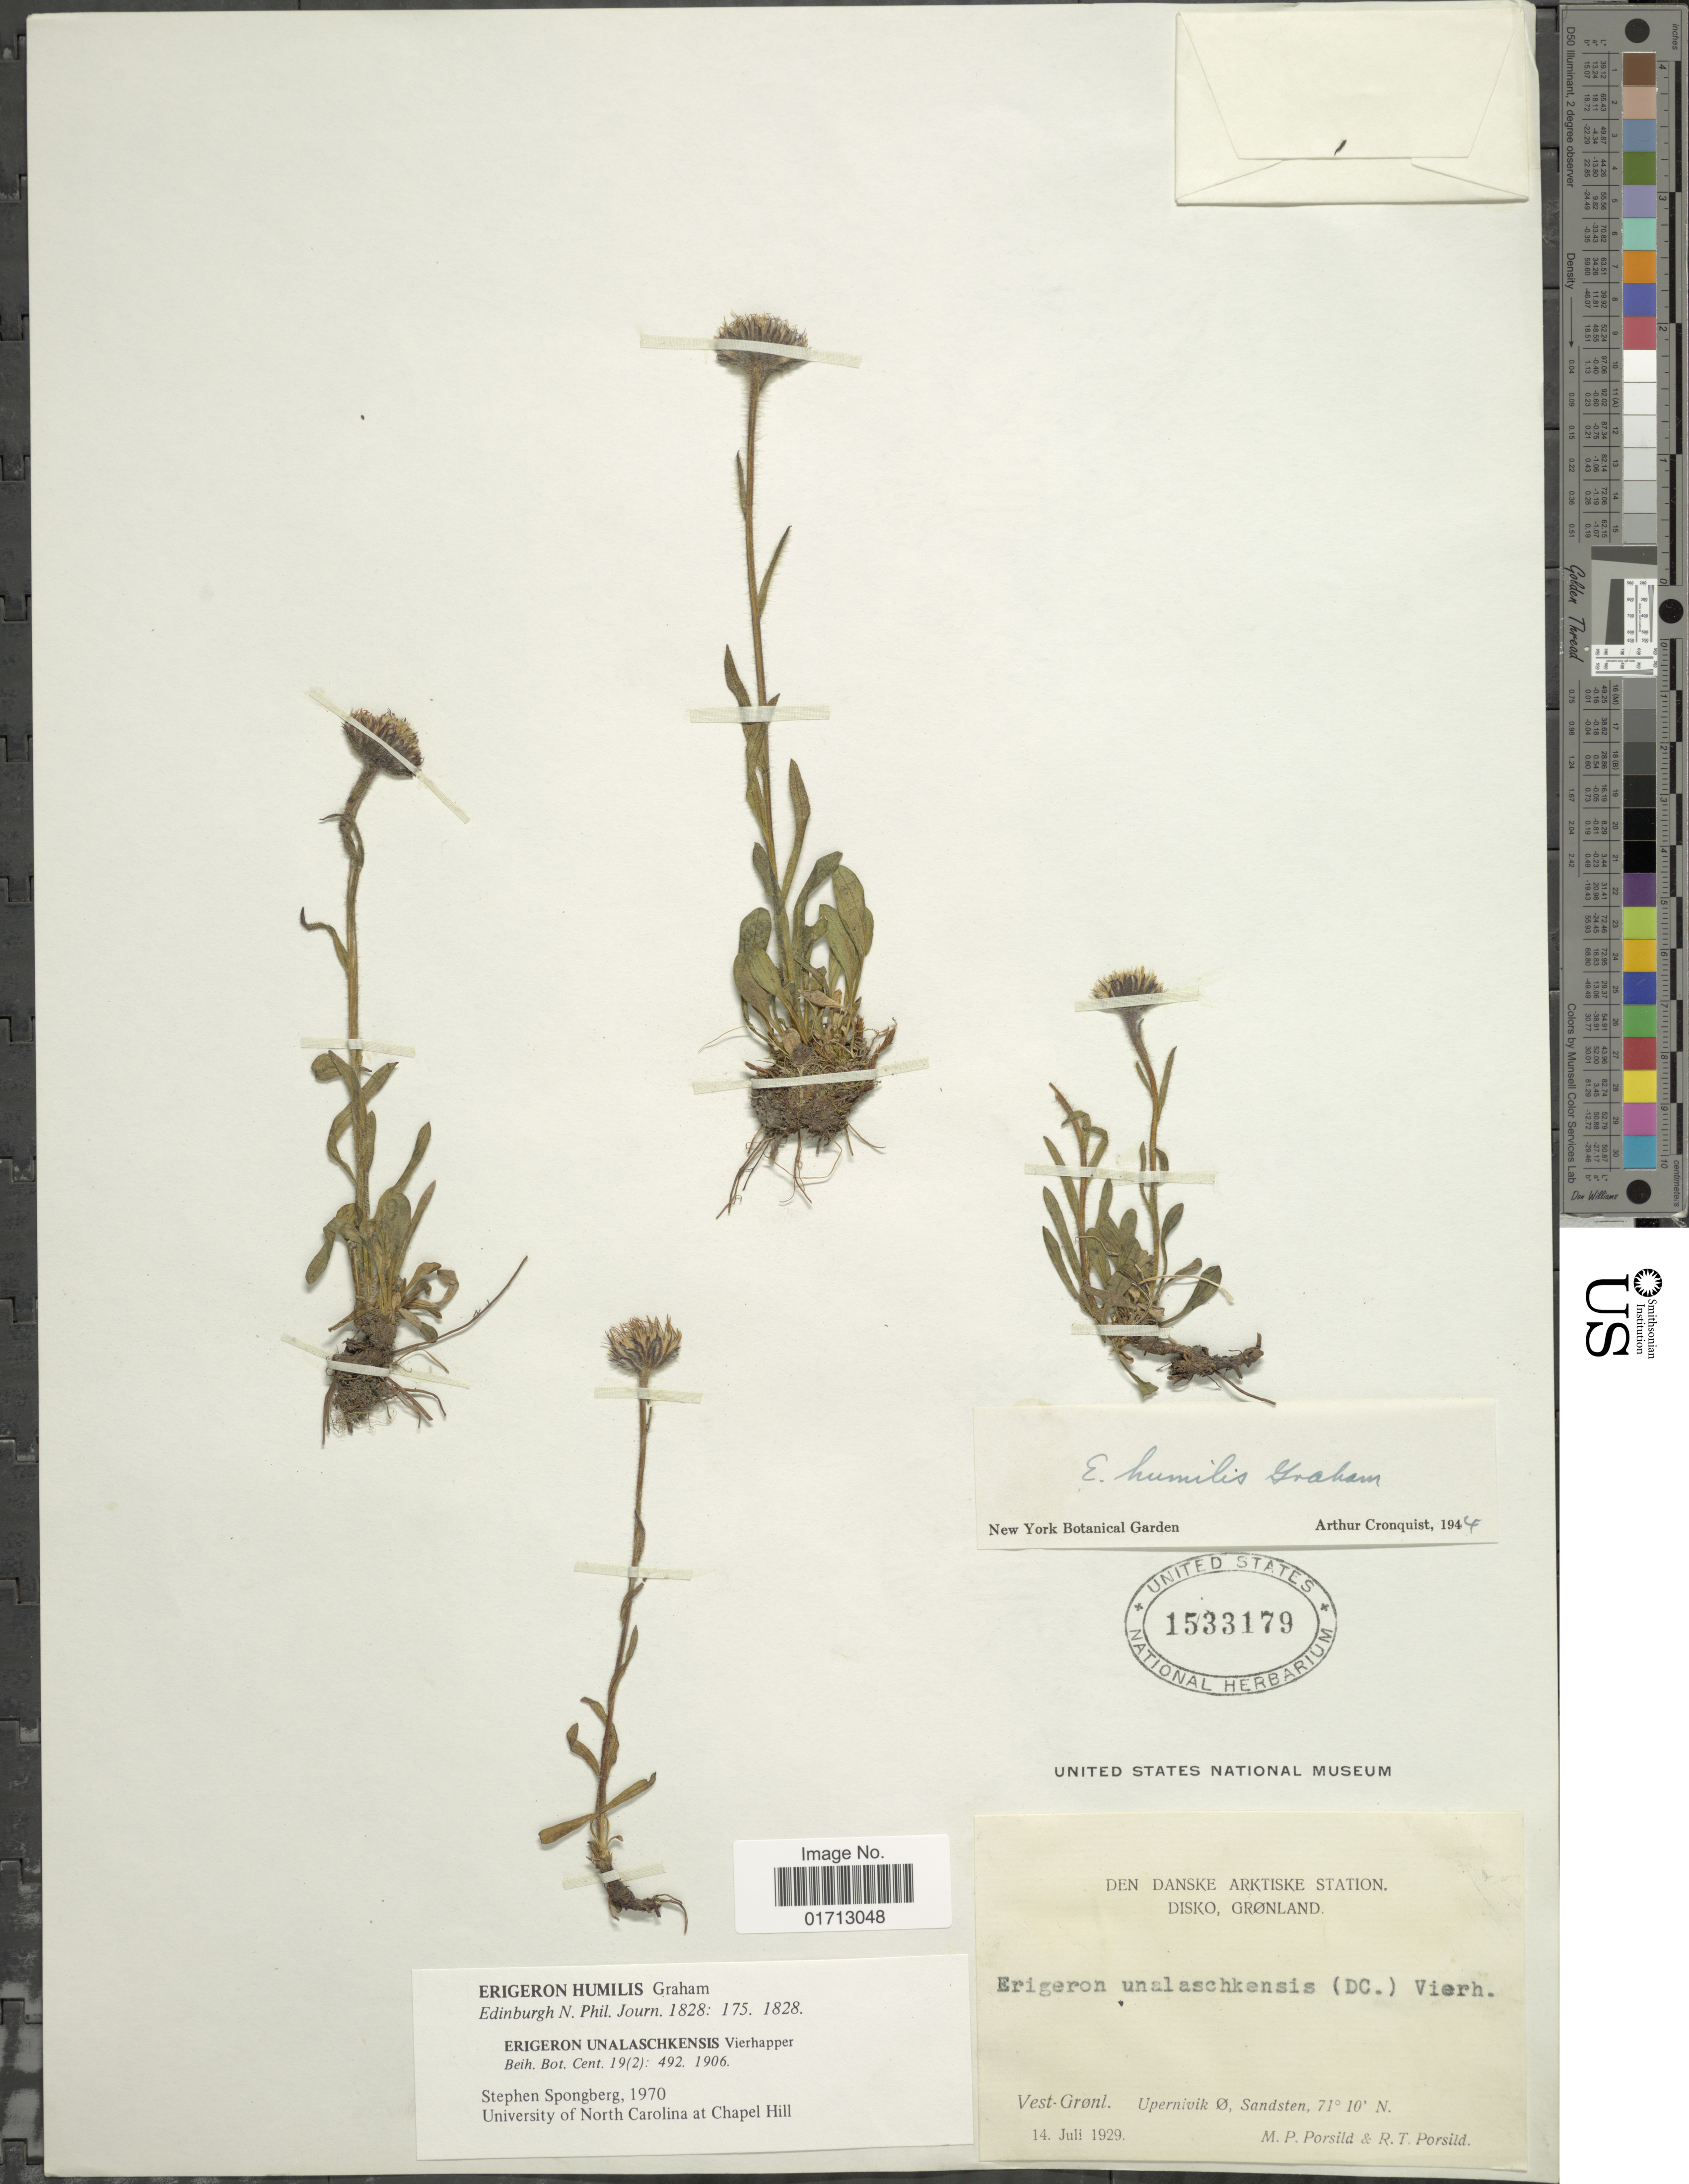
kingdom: Plantae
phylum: Tracheophyta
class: Magnoliopsida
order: Asterales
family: Asteraceae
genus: Erigeron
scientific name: Erigeron humilis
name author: Graham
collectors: M. P. Porsild & R. T. Porsild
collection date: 1929-07-14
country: Greenland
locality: Den Danke Arktiske Station, Disko, Grondland. Vest-Gronl. Upernivik O, Sandten.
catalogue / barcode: US 1533179